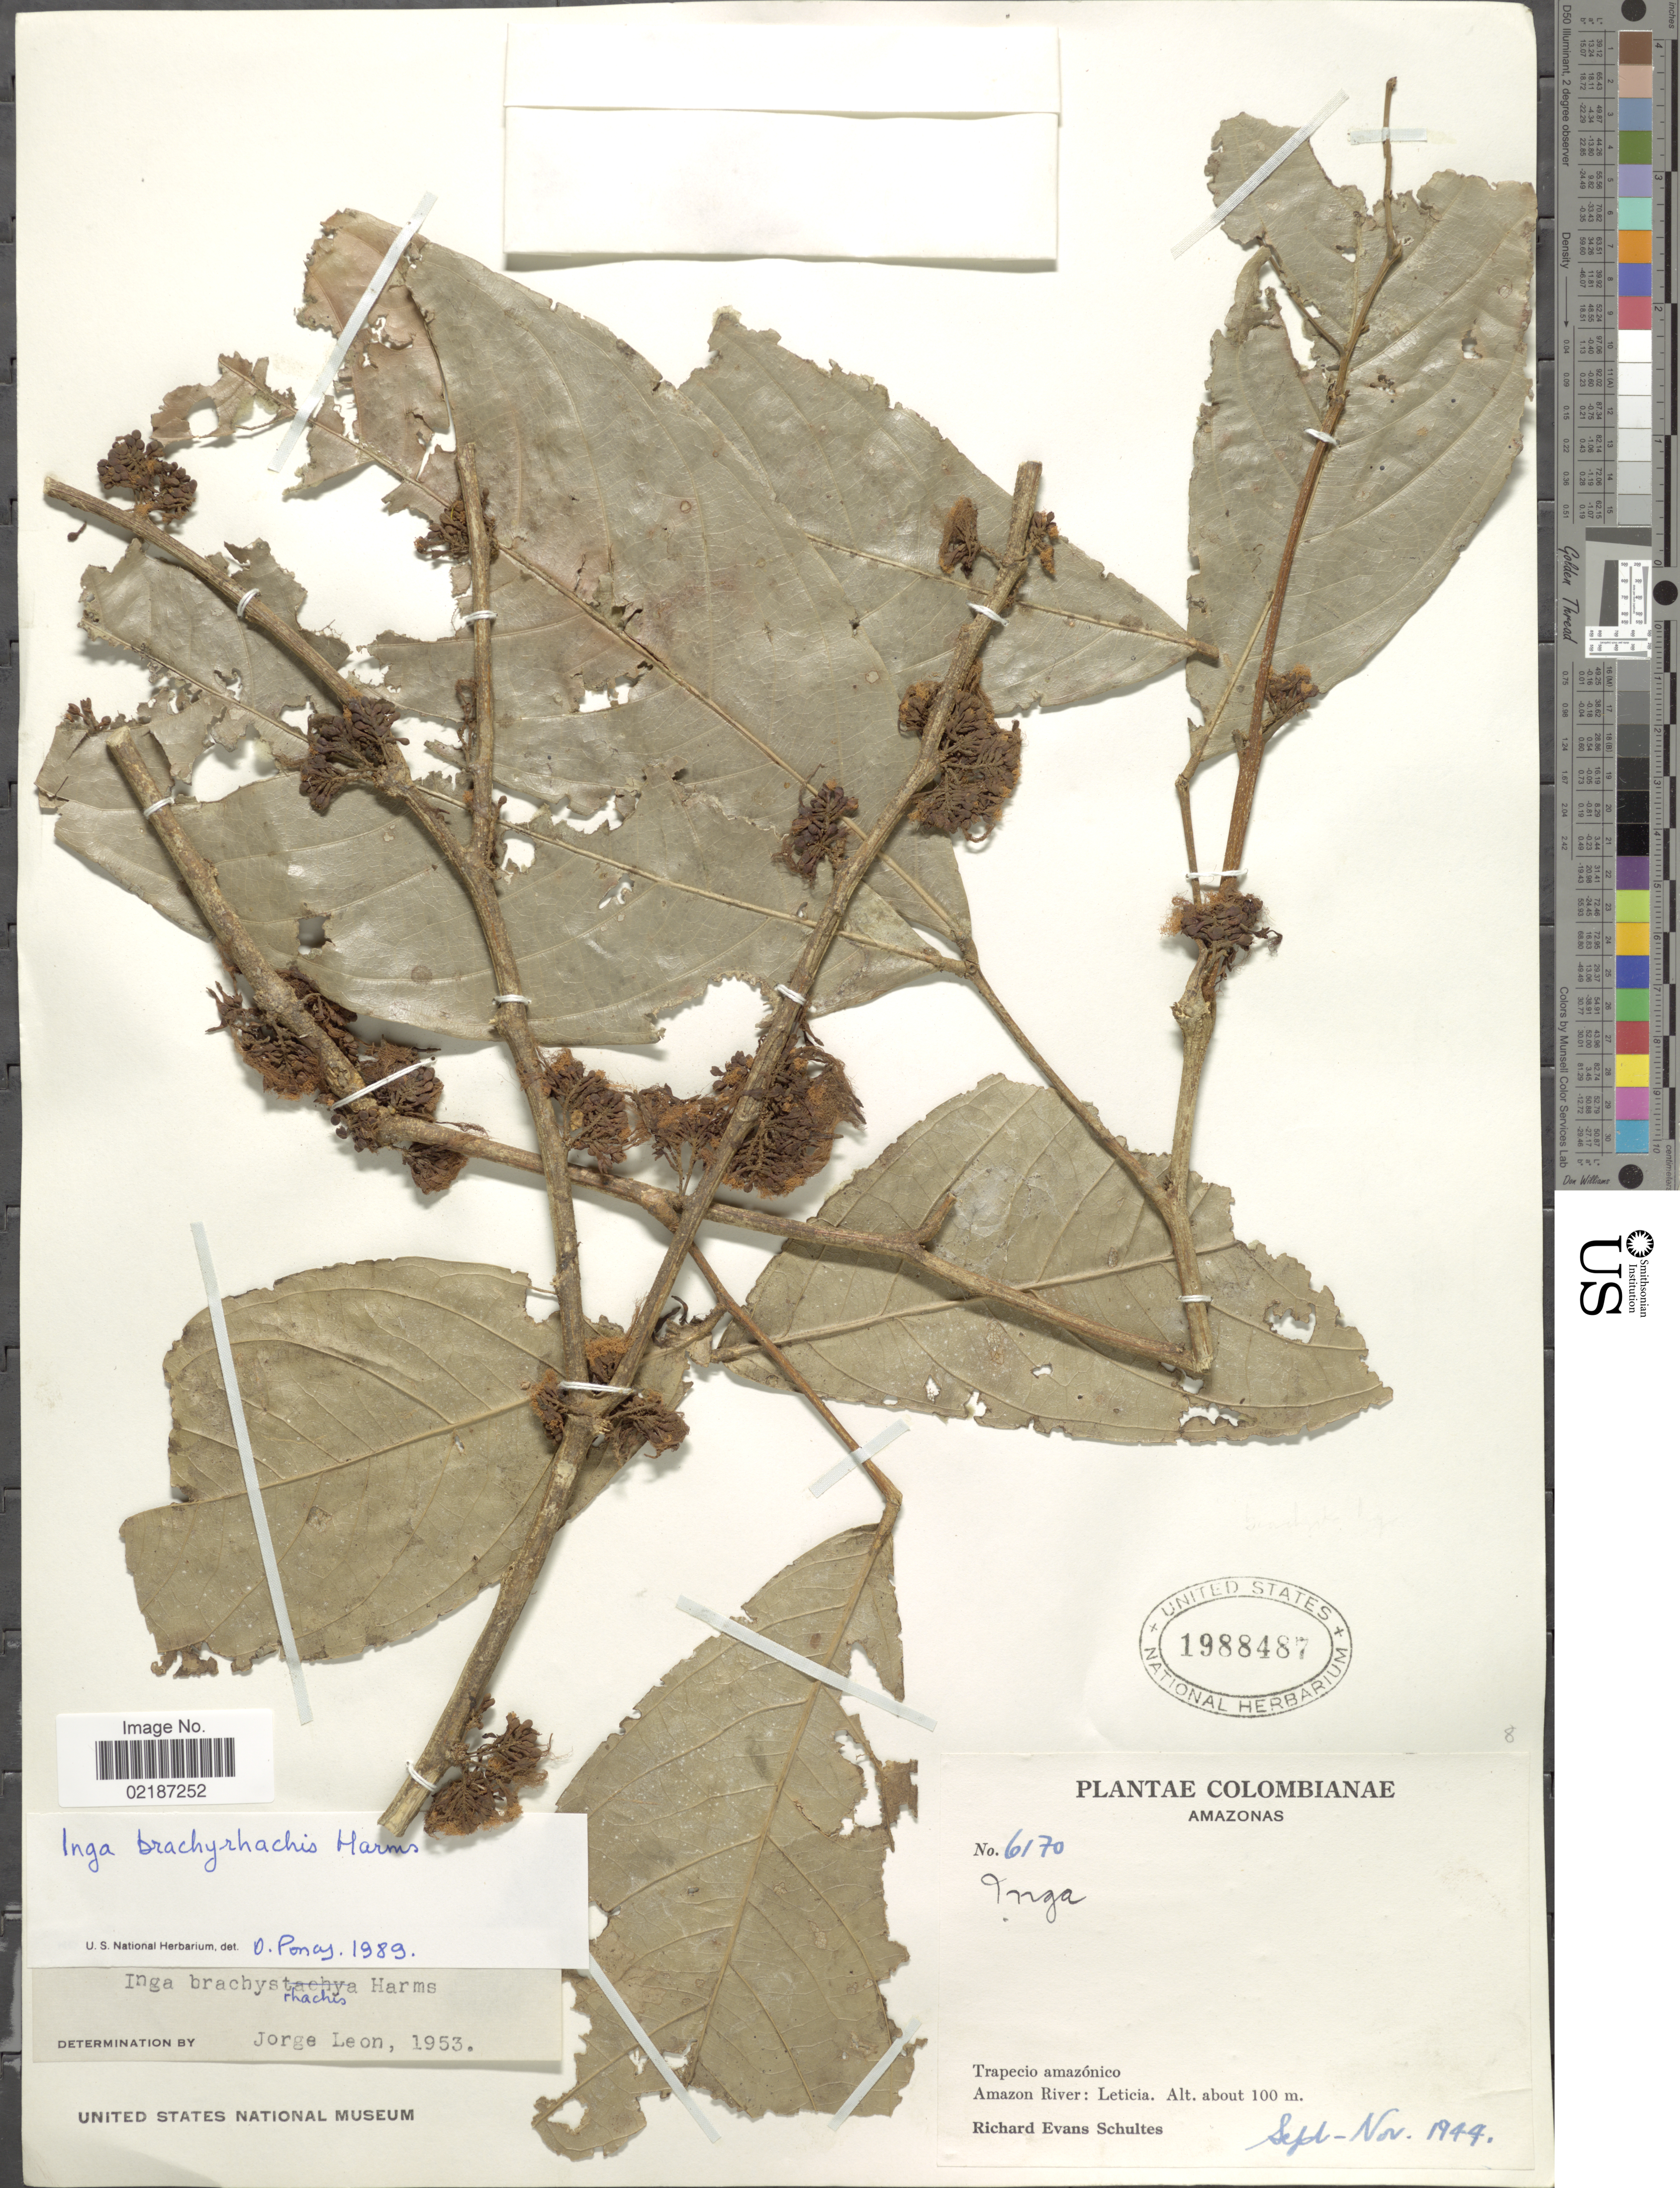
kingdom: Plantae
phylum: Tracheophyta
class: Magnoliopsida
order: Fabales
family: Fabaceae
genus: Inga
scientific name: Inga brachyrhachis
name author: Harms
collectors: R. E. Schultes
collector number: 6170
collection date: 1944-09/1944-11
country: Colombia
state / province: Amazônas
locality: Trapecio amaónico, Amazon River: Leticia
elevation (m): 100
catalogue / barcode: US 1988487